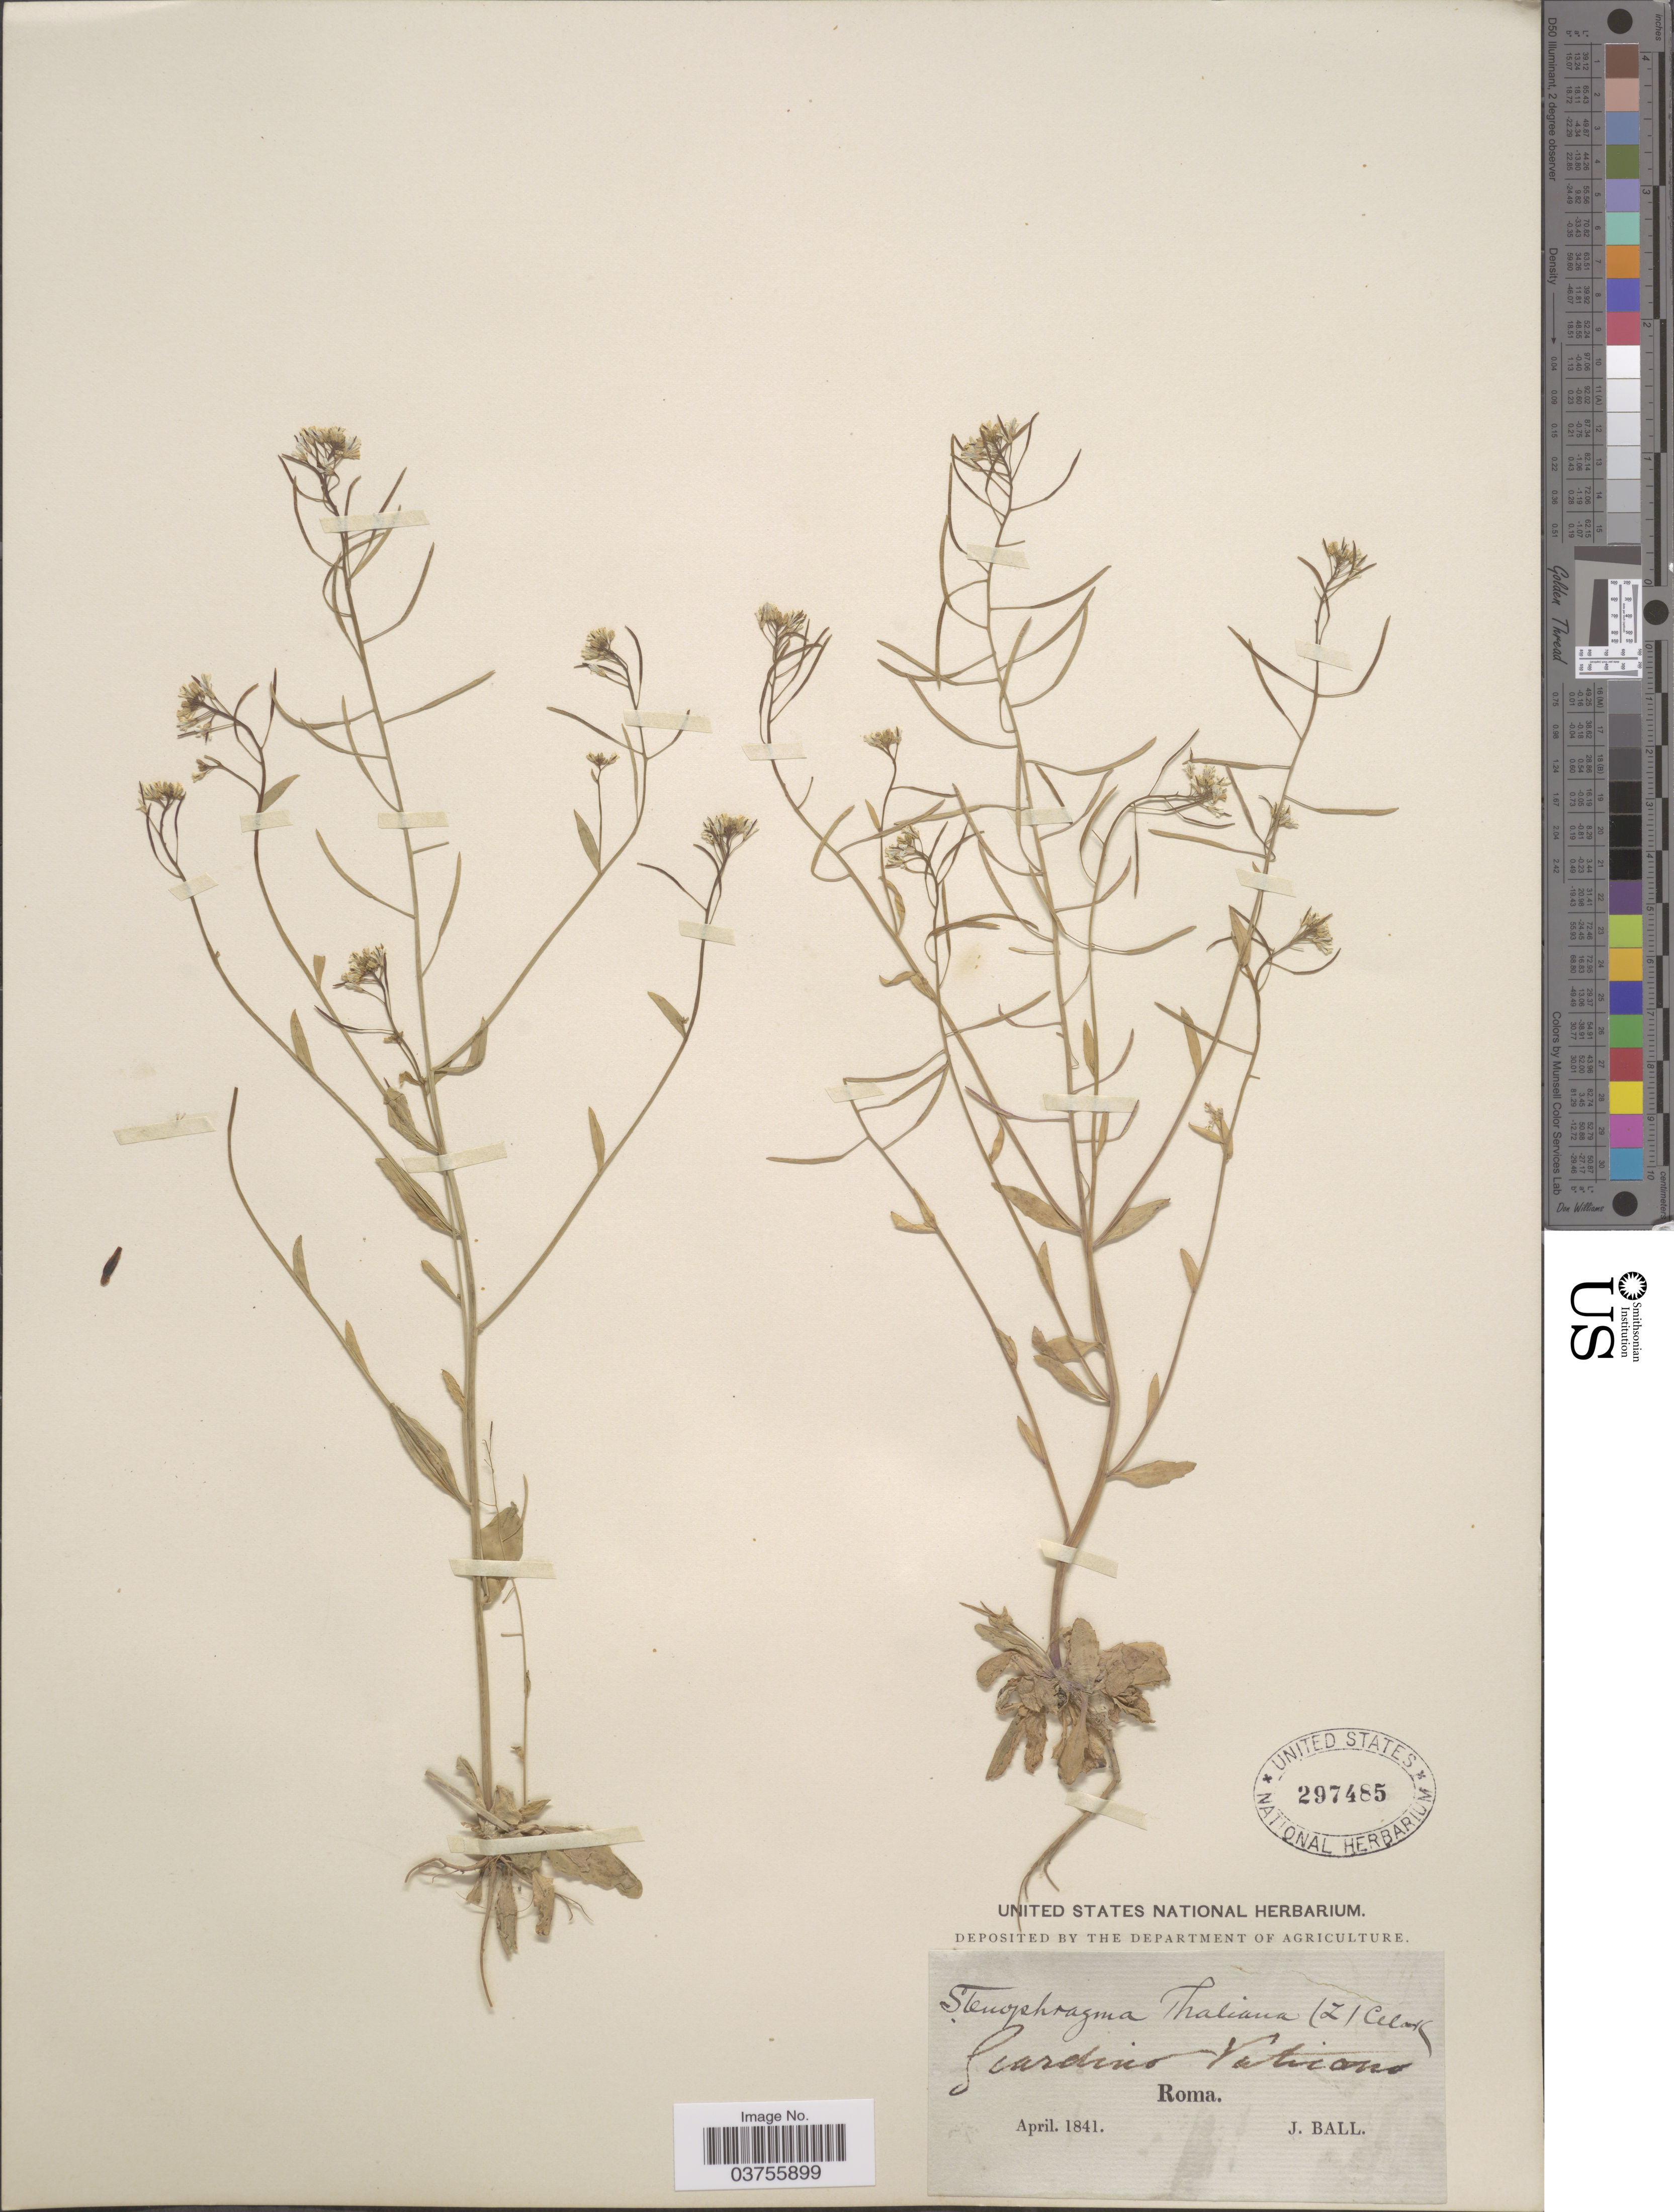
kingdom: Plantae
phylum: Tracheophyta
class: Magnoliopsida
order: Brassicales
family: Brassicaceae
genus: Arabidopsis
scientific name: Arabidopsis thaliana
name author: (L.) Heynh.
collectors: J. Ball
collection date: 1841-04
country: Italy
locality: Giardino Vaticano, Roma.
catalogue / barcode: US 297485